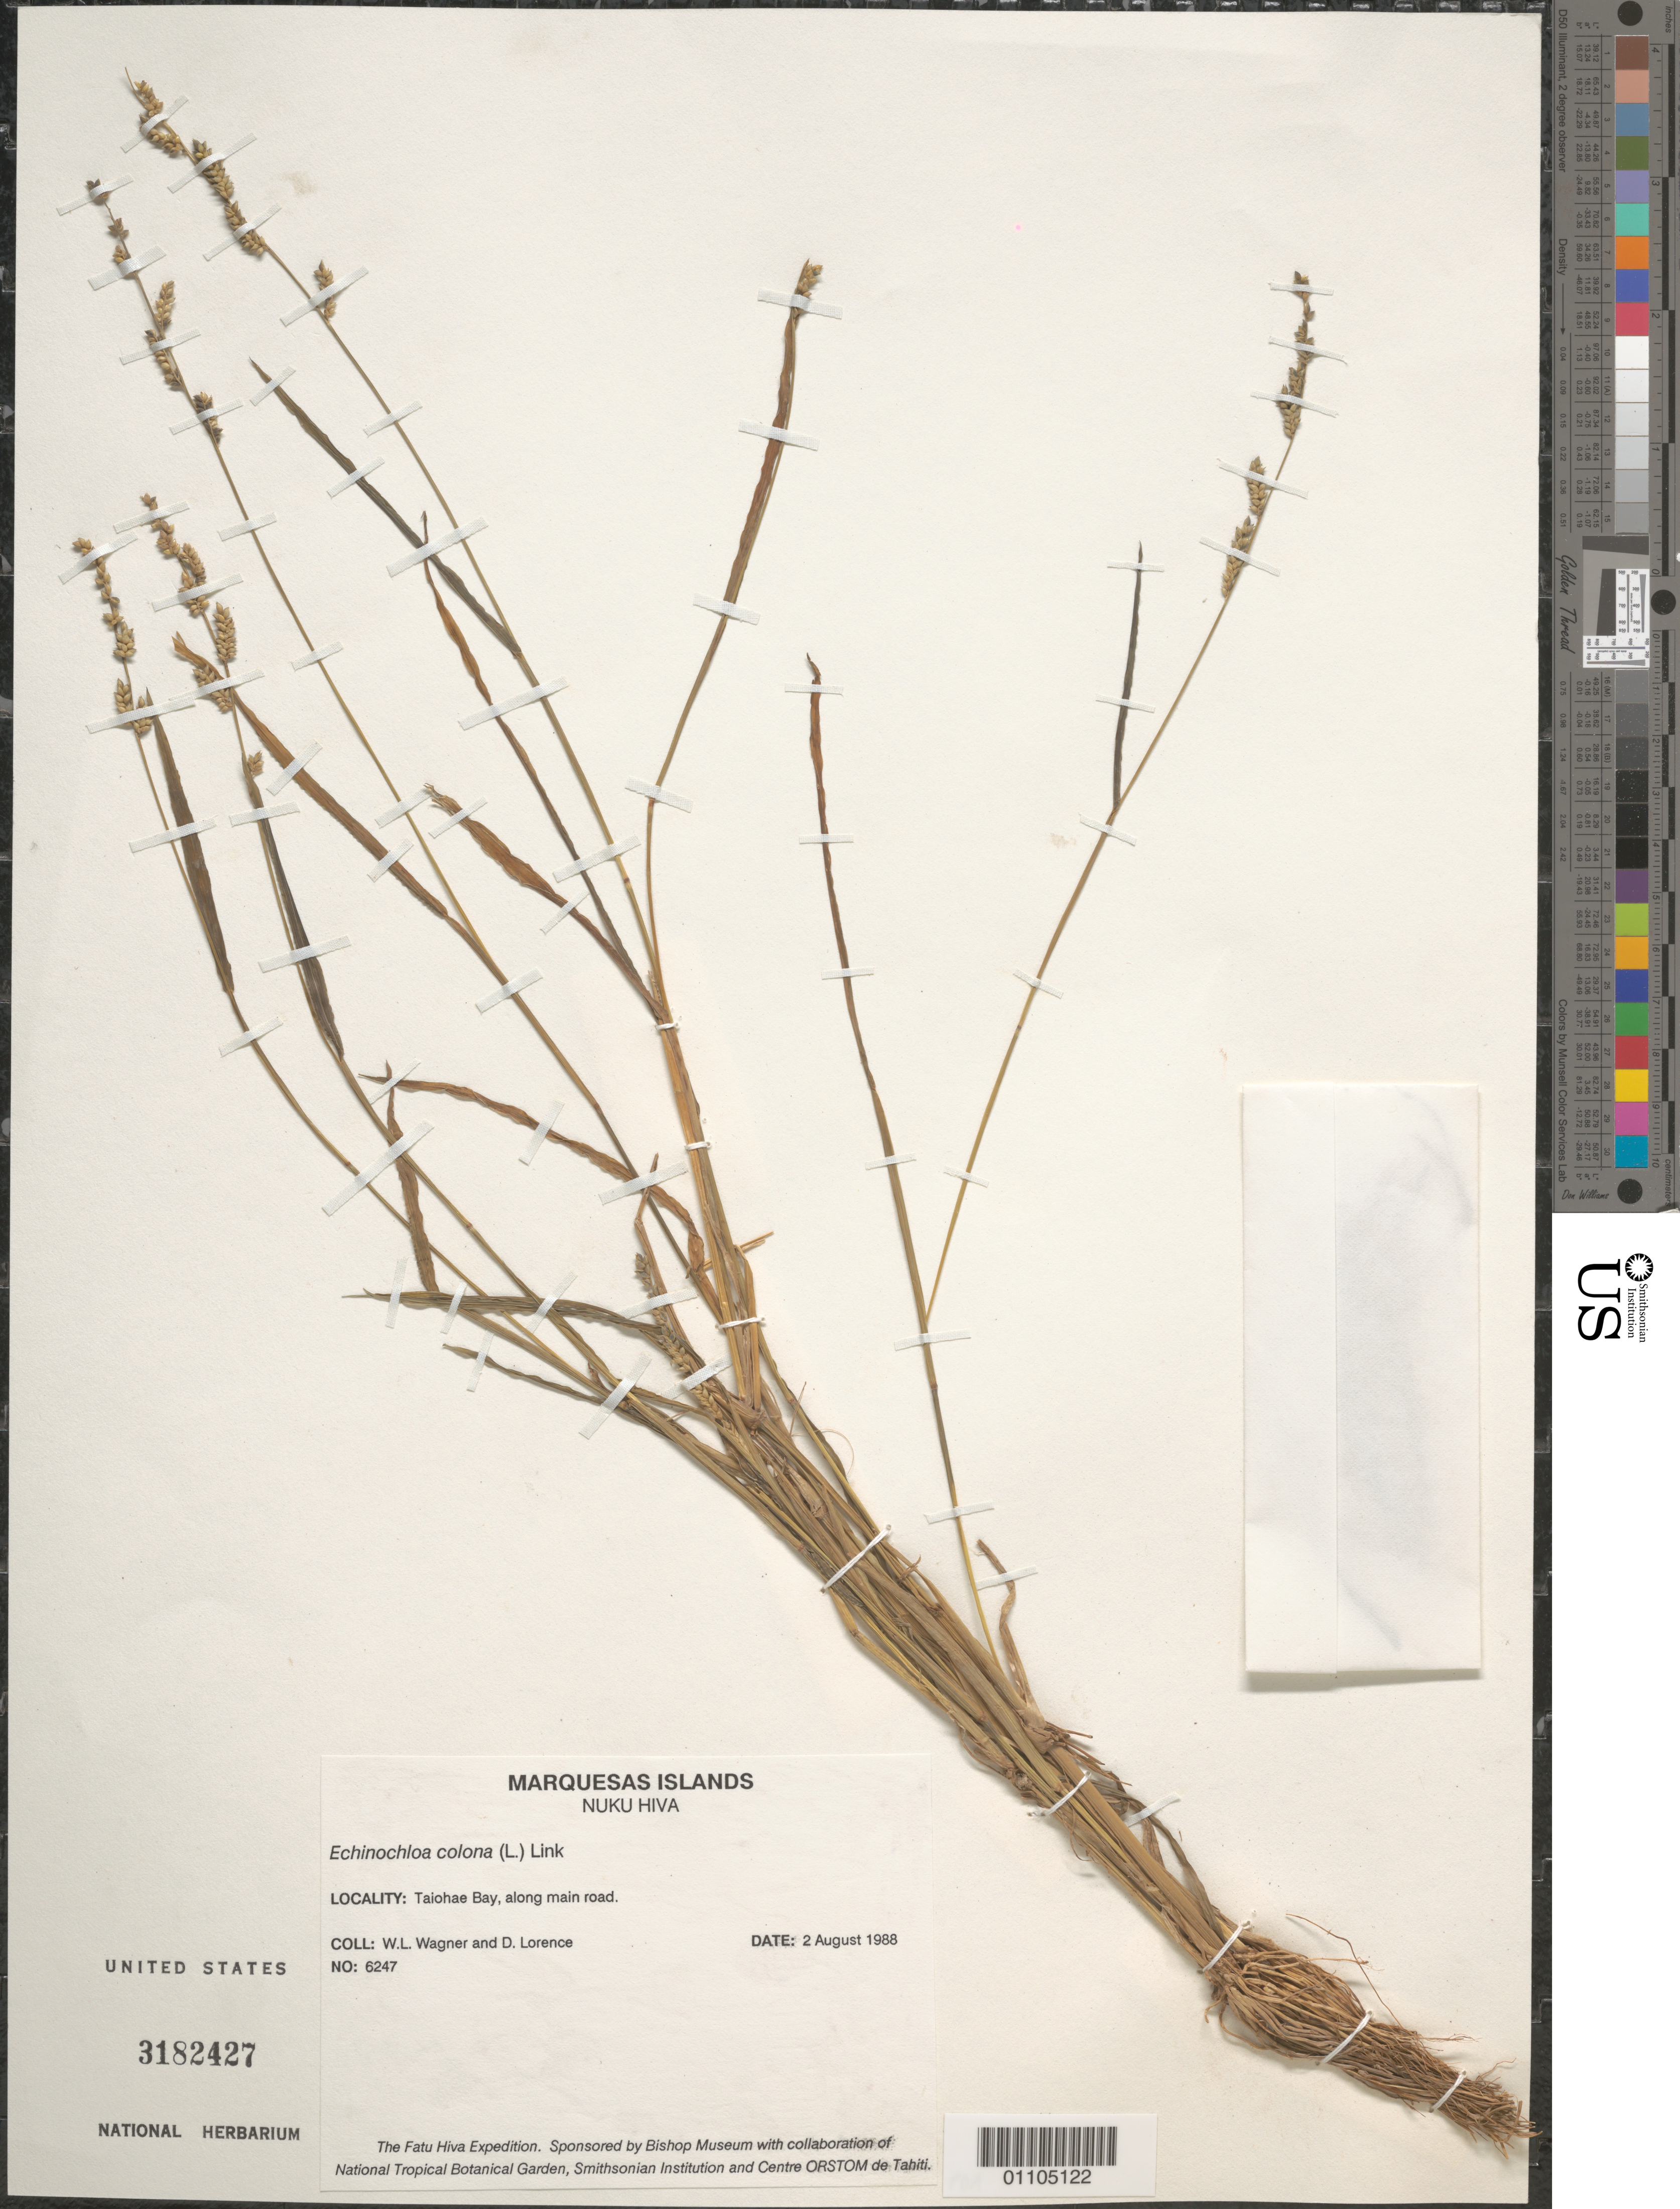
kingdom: Plantae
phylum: Tracheophyta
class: Liliopsida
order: Poales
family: Poaceae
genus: Echinochloa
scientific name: Echinochloa colona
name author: (L.) Link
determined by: Florence, J.; Wagner, W. L.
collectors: W. L. Wagner & D. Lorence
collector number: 6247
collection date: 1988-08-02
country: French Polynesia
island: Nuku Hiva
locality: Taiohae Bay, along main road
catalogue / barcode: US 3182427